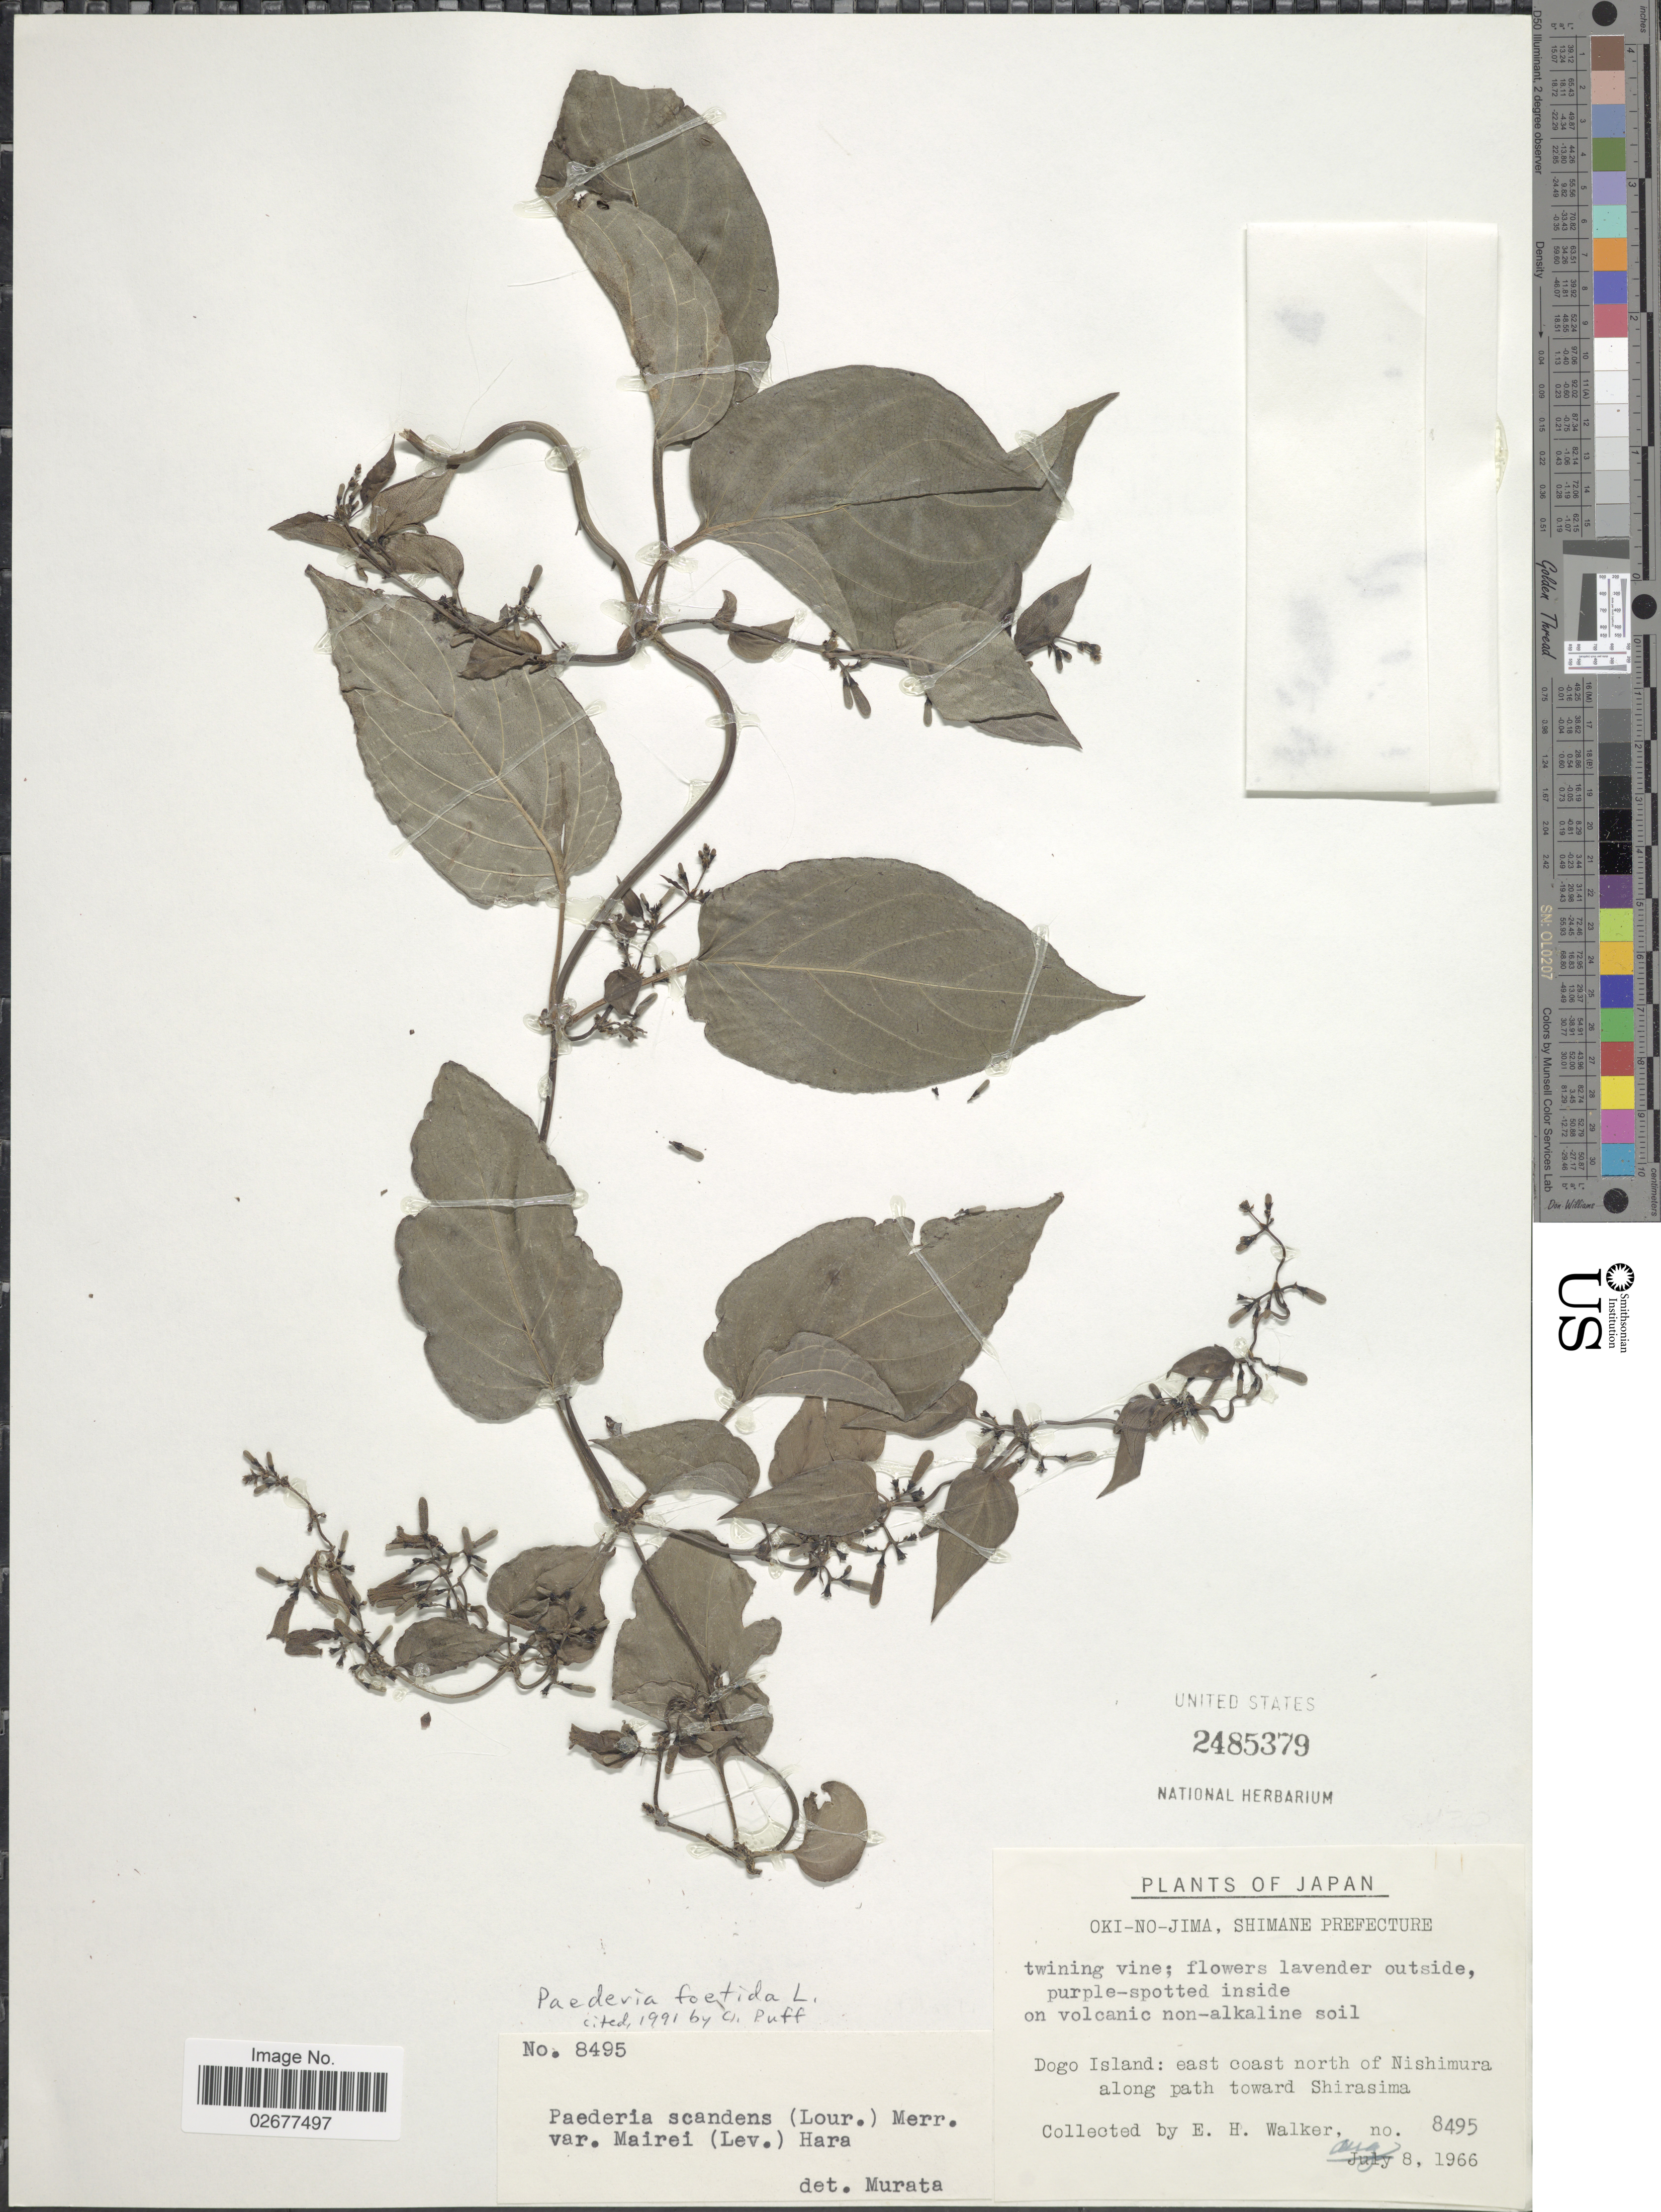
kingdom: Plantae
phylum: Tracheophyta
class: Magnoliopsida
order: Gentianales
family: Rubiaceae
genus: Paederia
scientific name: Paederia foetida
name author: L.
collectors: E. H. Walker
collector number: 8495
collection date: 1966-08-08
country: Japan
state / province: Simane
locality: Oki-No-Jima, Shimane Prefecture. On volcanic non-alkaline soil. Dogo Island: east coast north of Nishimura along path toward Shirasima.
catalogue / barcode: US 2485379